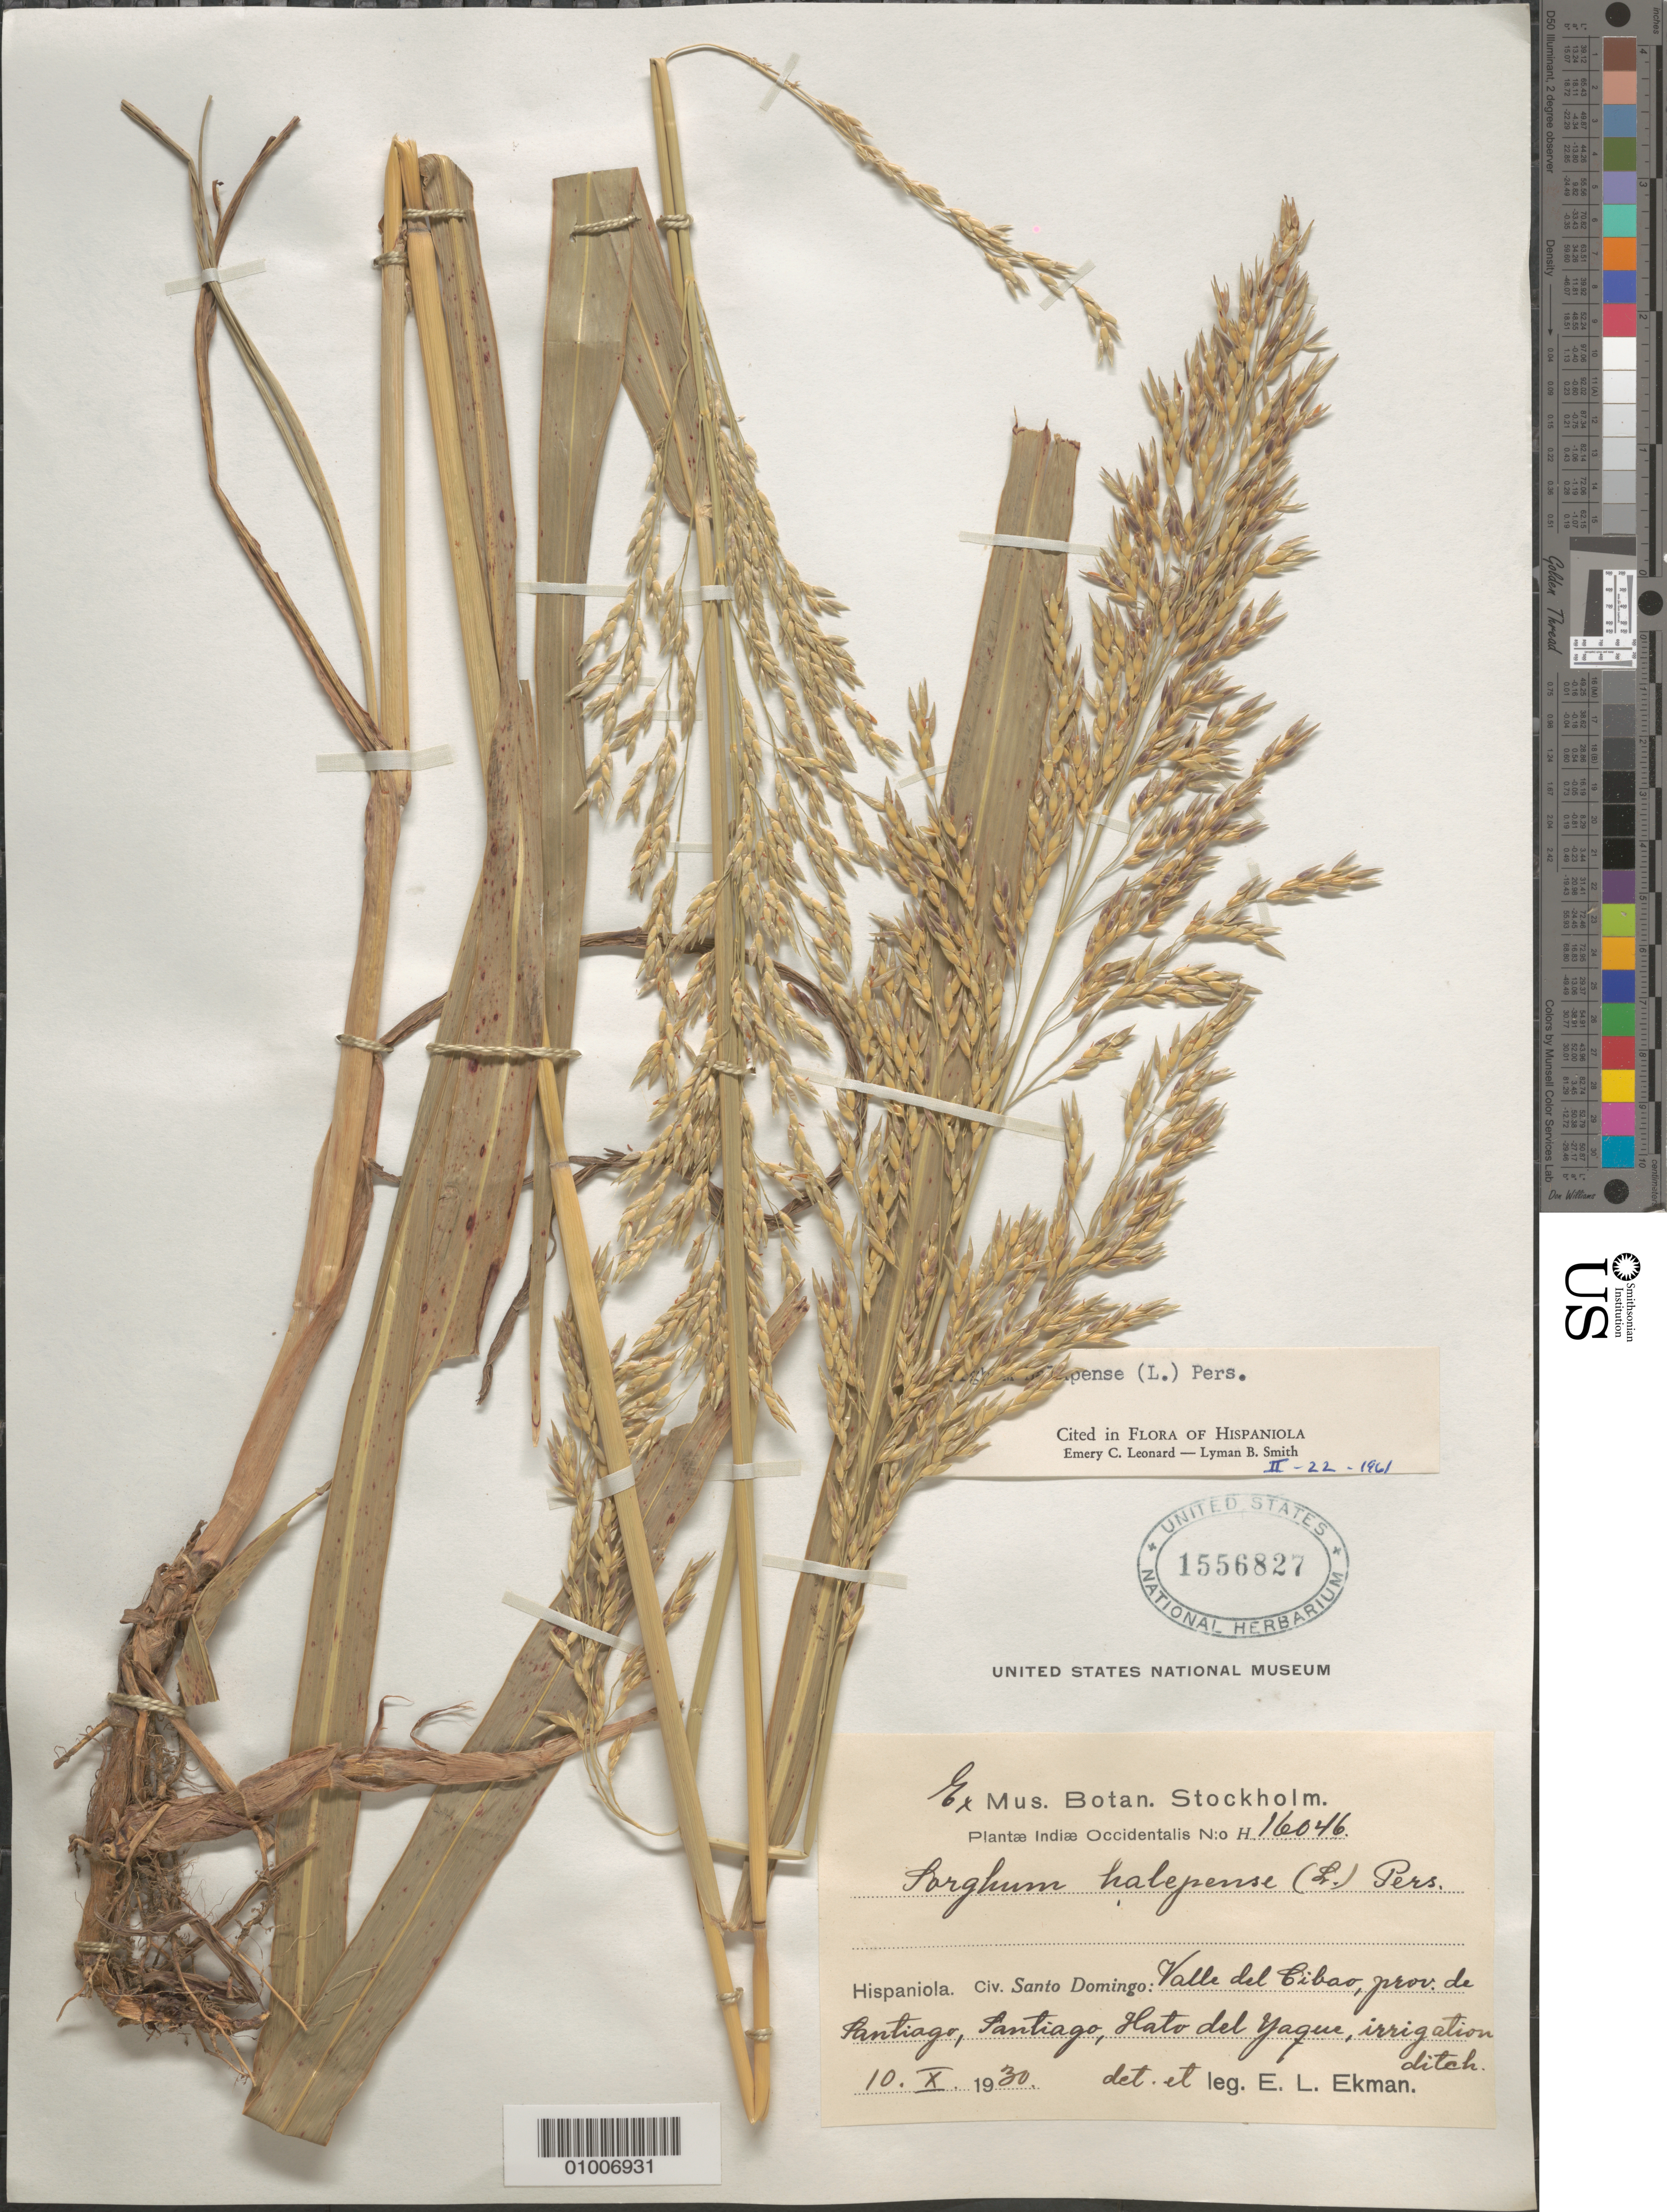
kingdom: Plantae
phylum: Tracheophyta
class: Liliopsida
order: Poales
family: Poaceae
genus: Sorghum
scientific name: Sorghum halepense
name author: (L.) Pers.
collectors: E. L. Ekman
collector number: H 16046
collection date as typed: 10 Oct 1930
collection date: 1930-10-10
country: Dominican Republic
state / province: Distrito Nacional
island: Hispaniola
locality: Valle del Cibao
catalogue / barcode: US 1556827